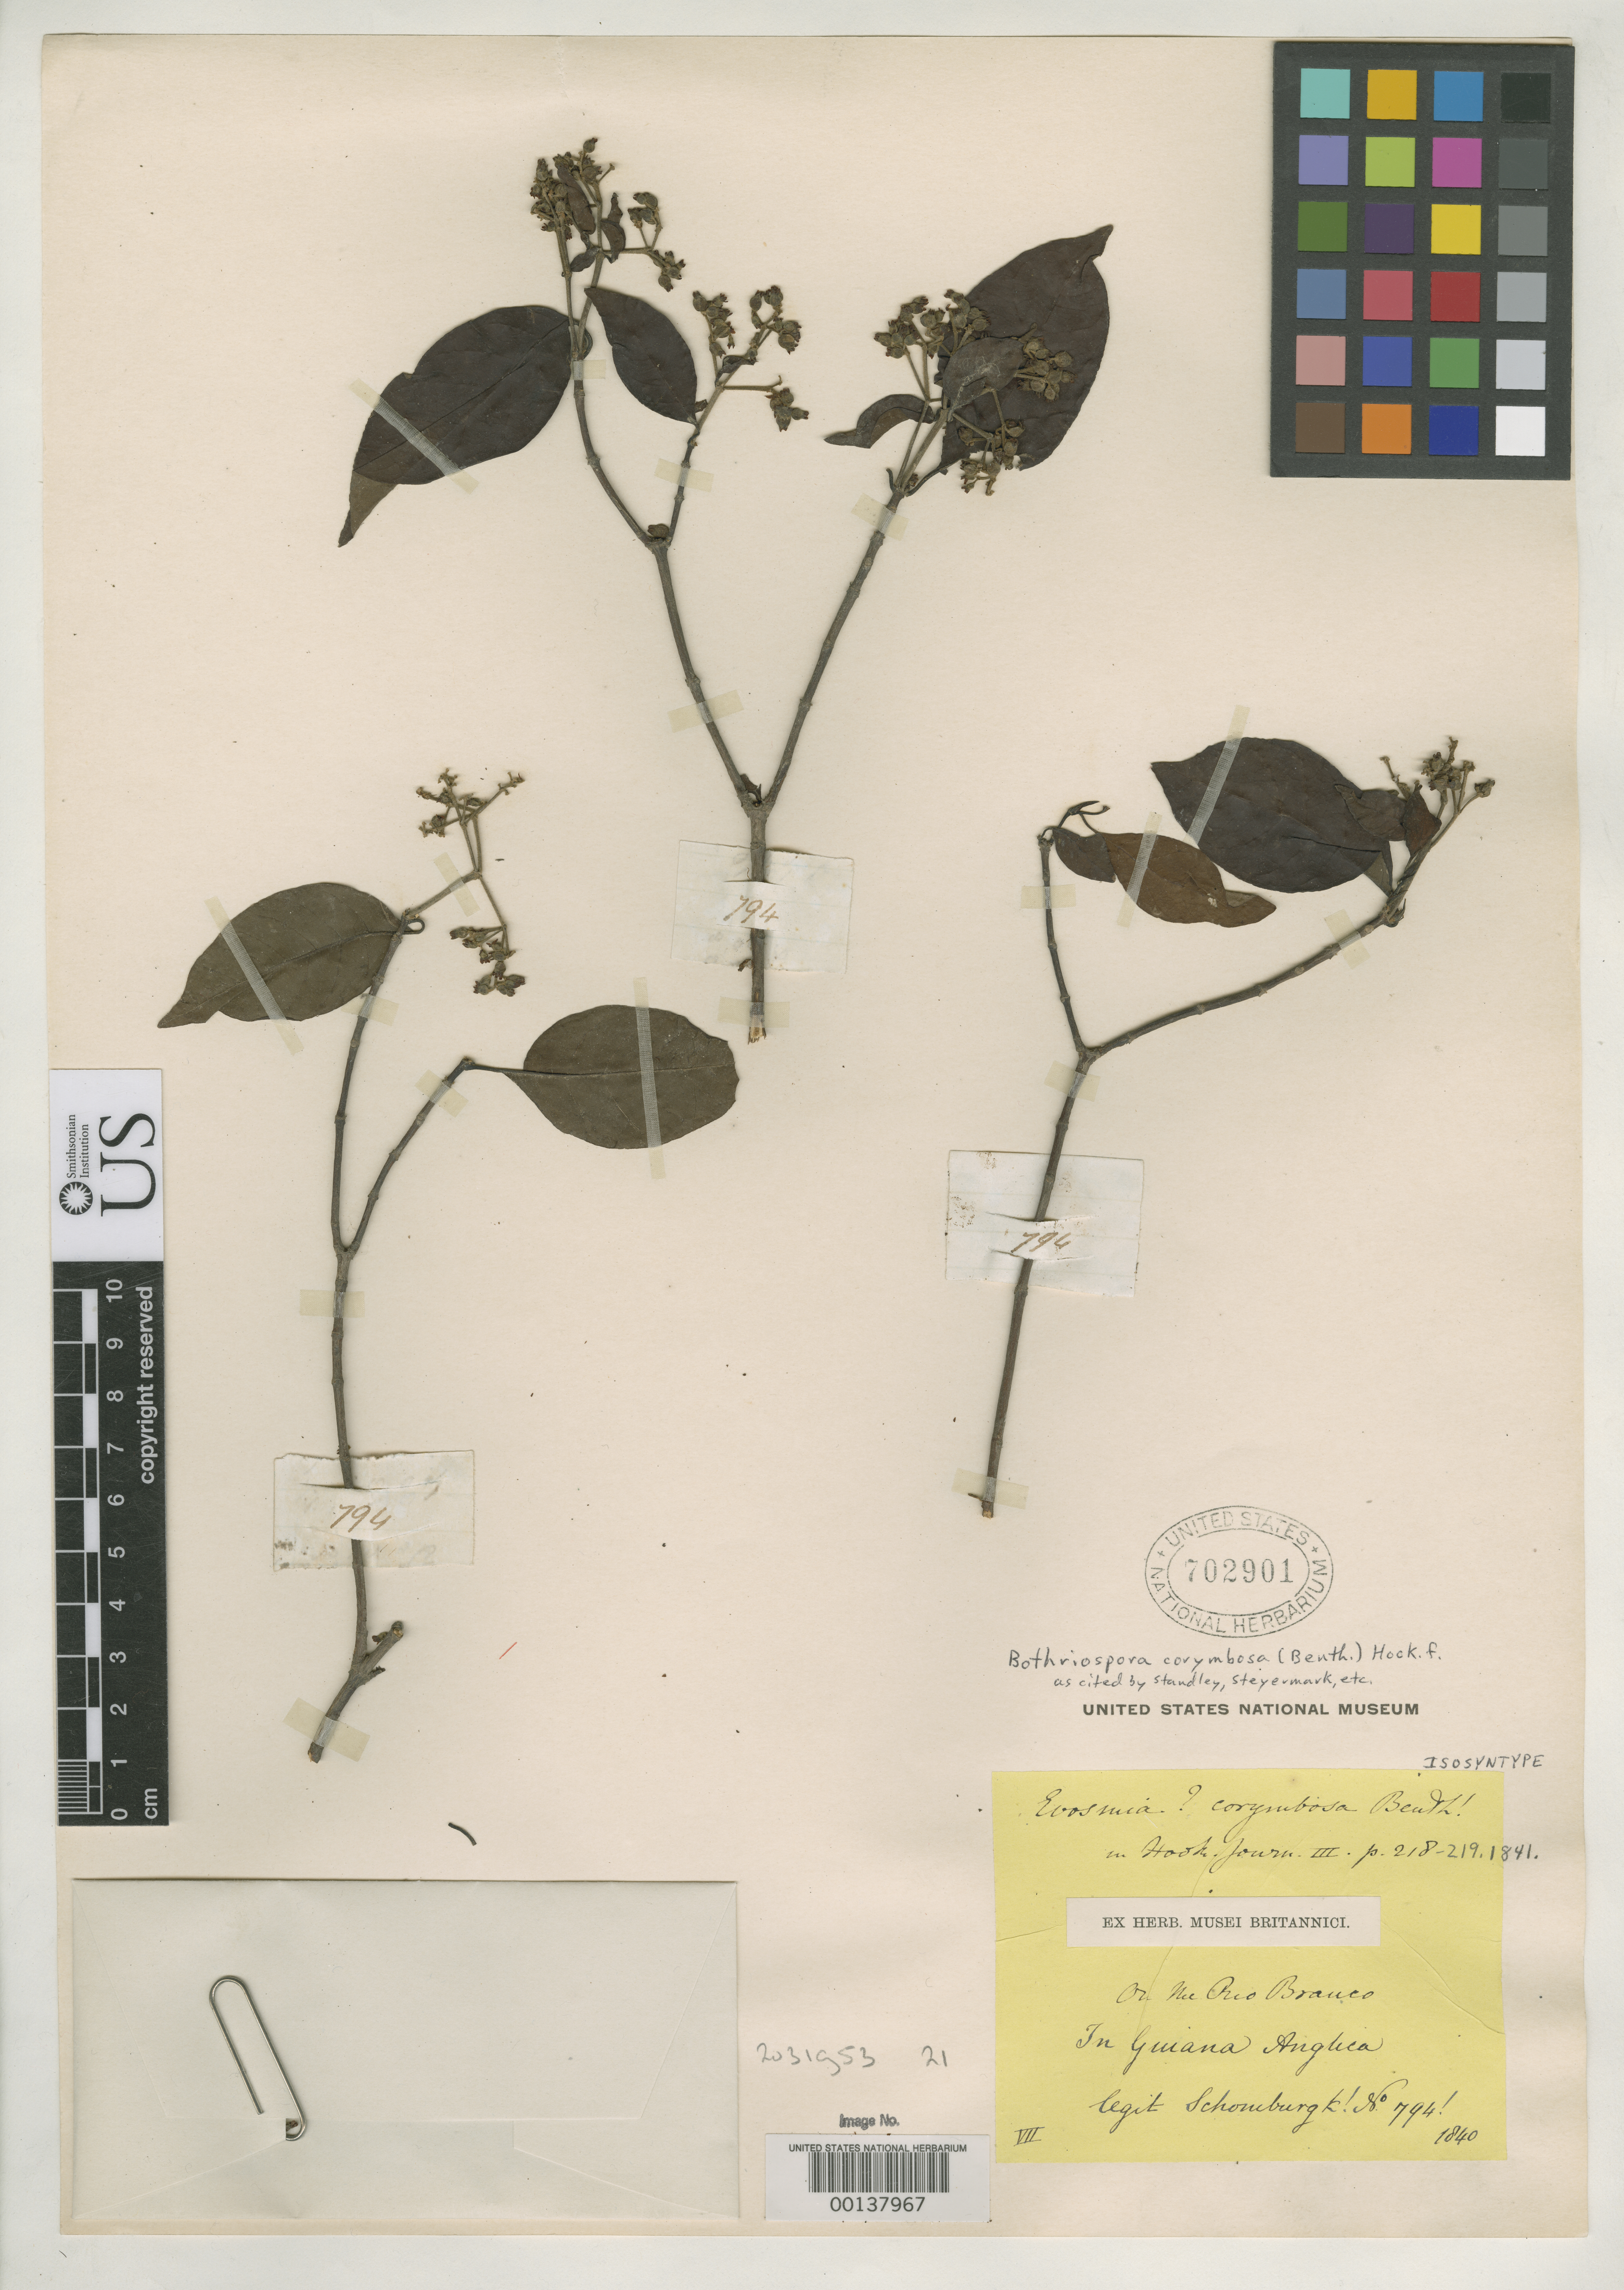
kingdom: Plantae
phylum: Tracheophyta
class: Magnoliopsida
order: Gentianales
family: Rubiaceae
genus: Euosmia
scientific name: Euosmia corymbosa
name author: Benth. in Hook.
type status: Isosyntype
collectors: M. R. Schomburgk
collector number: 794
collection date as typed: Jul 1840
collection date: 1840-07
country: Guyana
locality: Rio Branco in Guina Anglica.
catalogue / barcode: US 702901